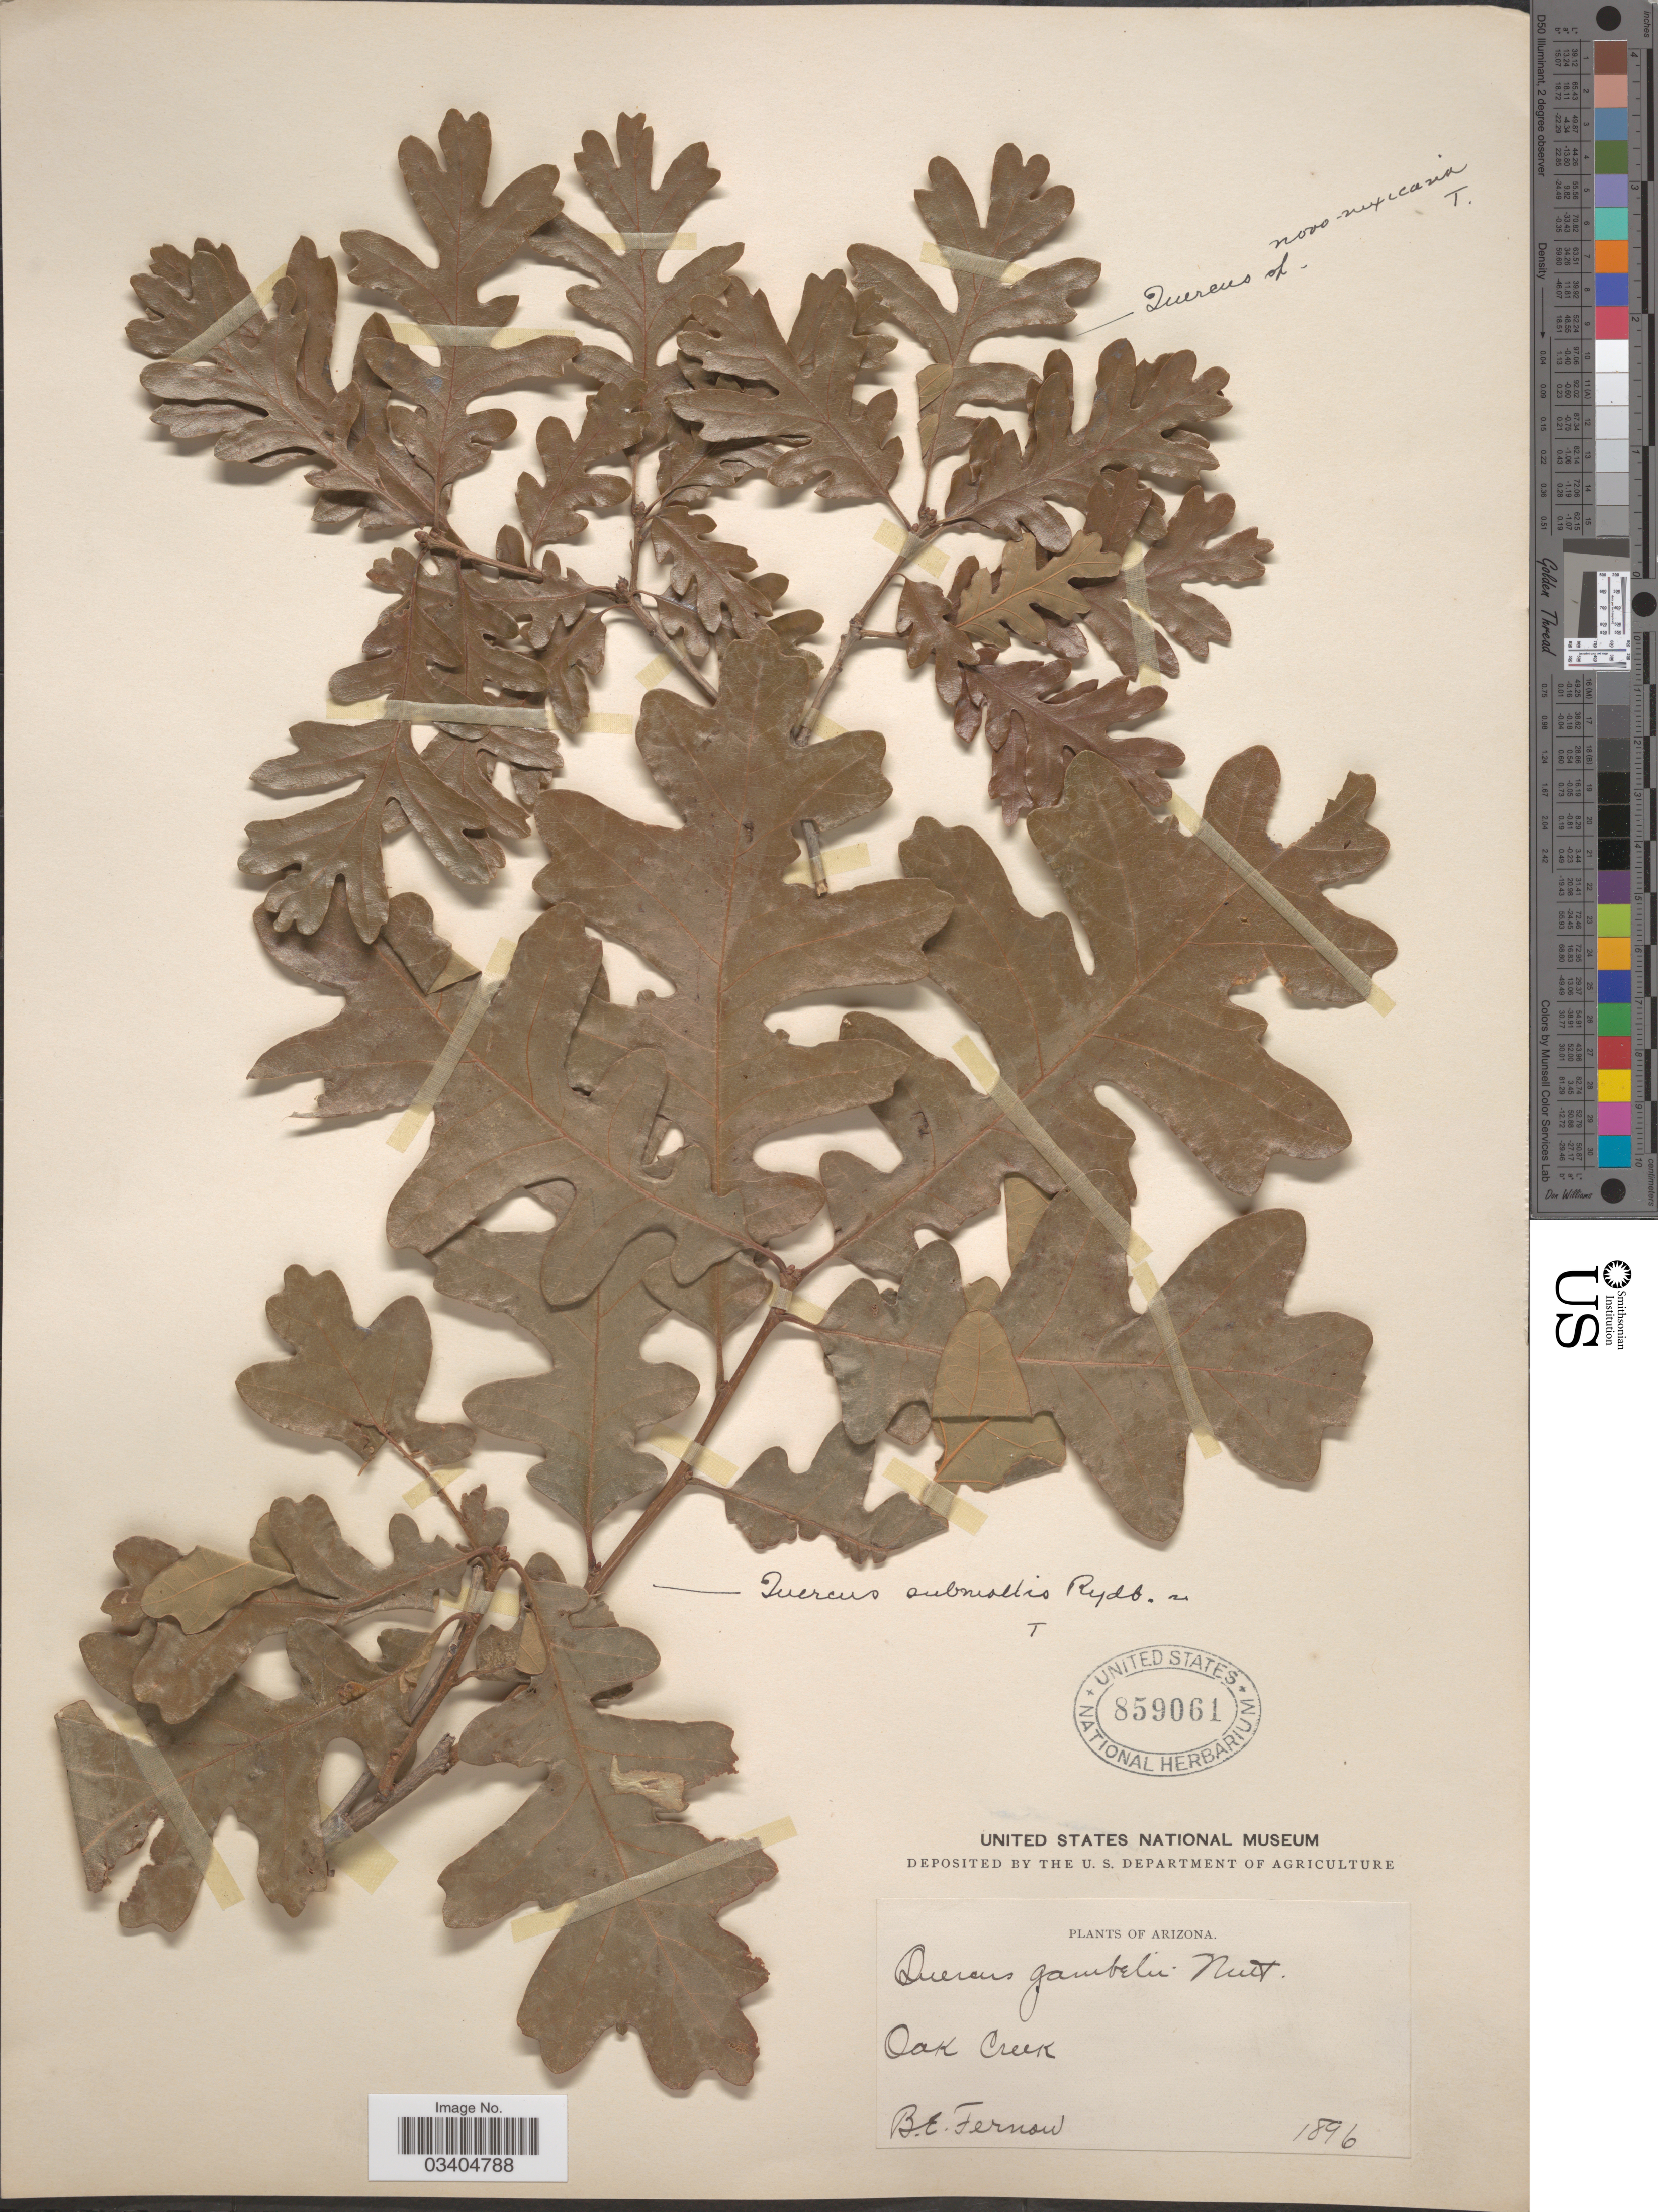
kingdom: Plantae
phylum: Tracheophyta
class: Magnoliopsida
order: Fagales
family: Fagaceae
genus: Quercus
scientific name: Quercus gambelii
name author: Nutt.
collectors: B. Fernow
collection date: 1896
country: United States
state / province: Arizona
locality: Oak Creek.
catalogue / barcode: US 859061